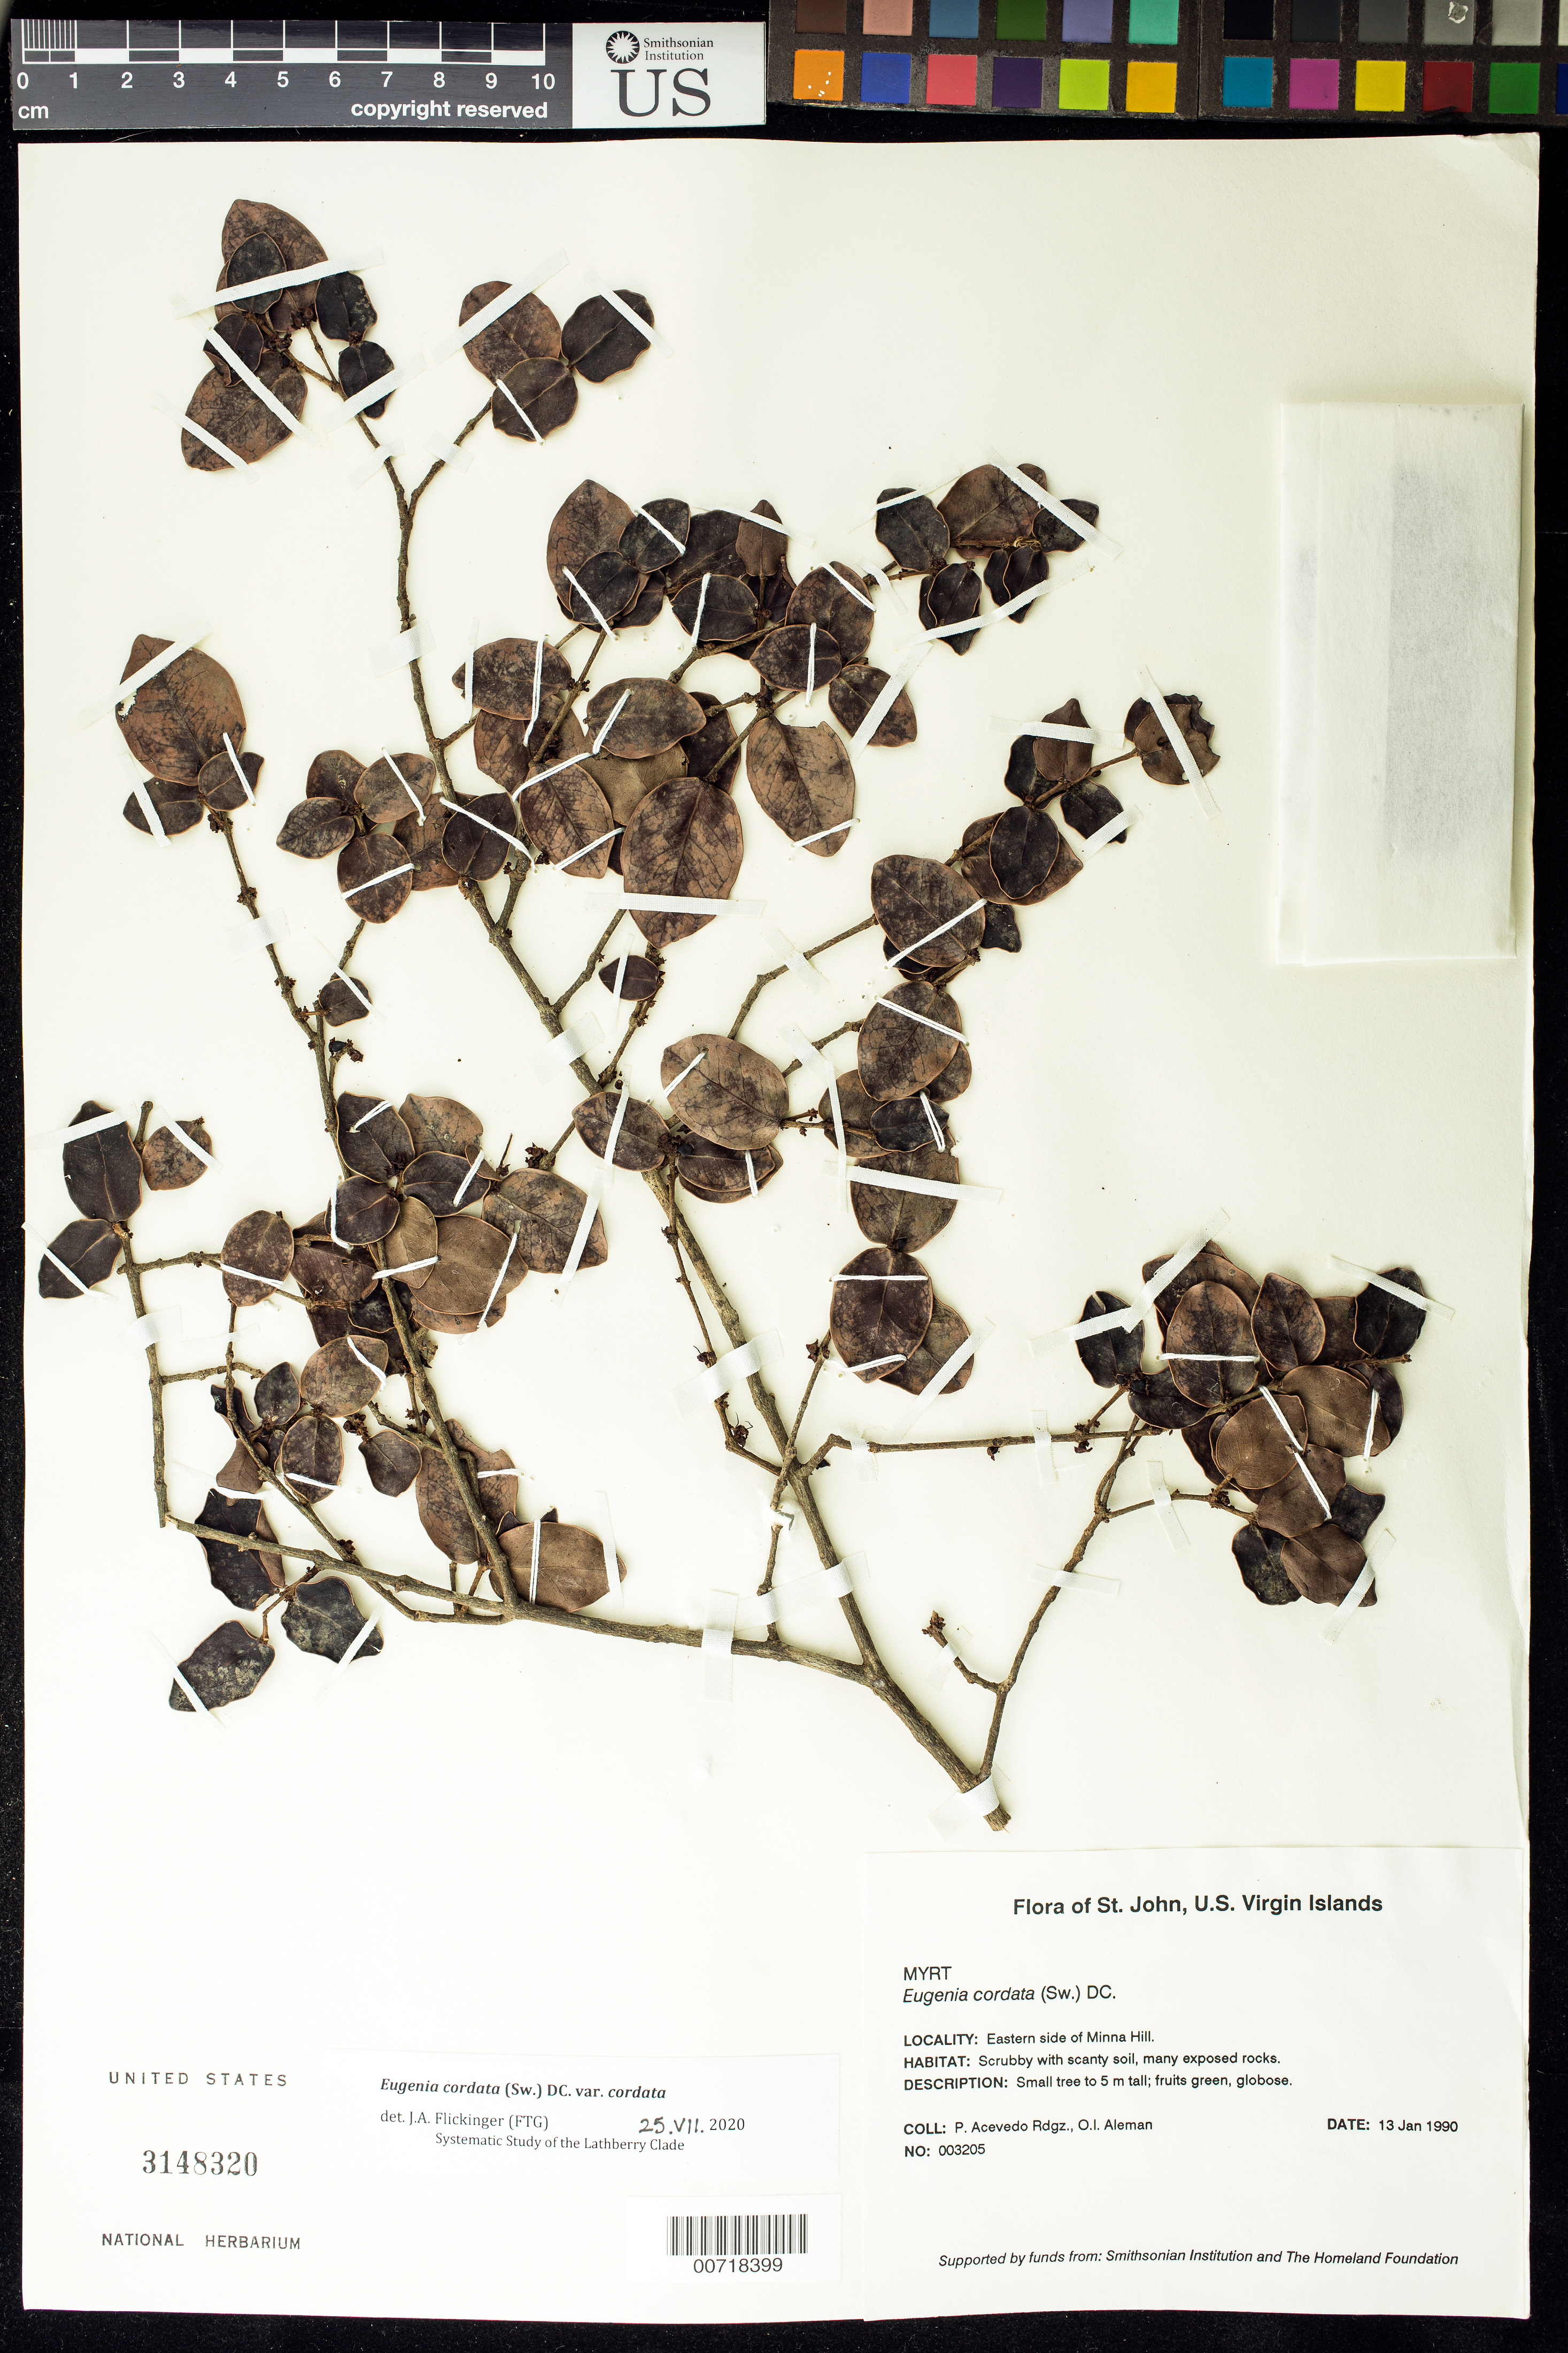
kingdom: Plantae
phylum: Tracheophyta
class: Magnoliopsida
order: Myrtales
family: Myrtaceae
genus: Eugenia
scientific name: Eugenia cordata var. cordata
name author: (Sw.) DC.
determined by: Flickinger, Jonathan A.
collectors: P. Acevedo-Rodr. & O. Alemán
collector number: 3205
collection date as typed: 13 Jan 1990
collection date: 1990-01-13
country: U.S. Virgin Islands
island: St. John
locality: Coral Bay Quarter; Eastern side of Minna Hill.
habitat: Scrubby with scanty soil, many exposed rocks.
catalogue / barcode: US 3148320